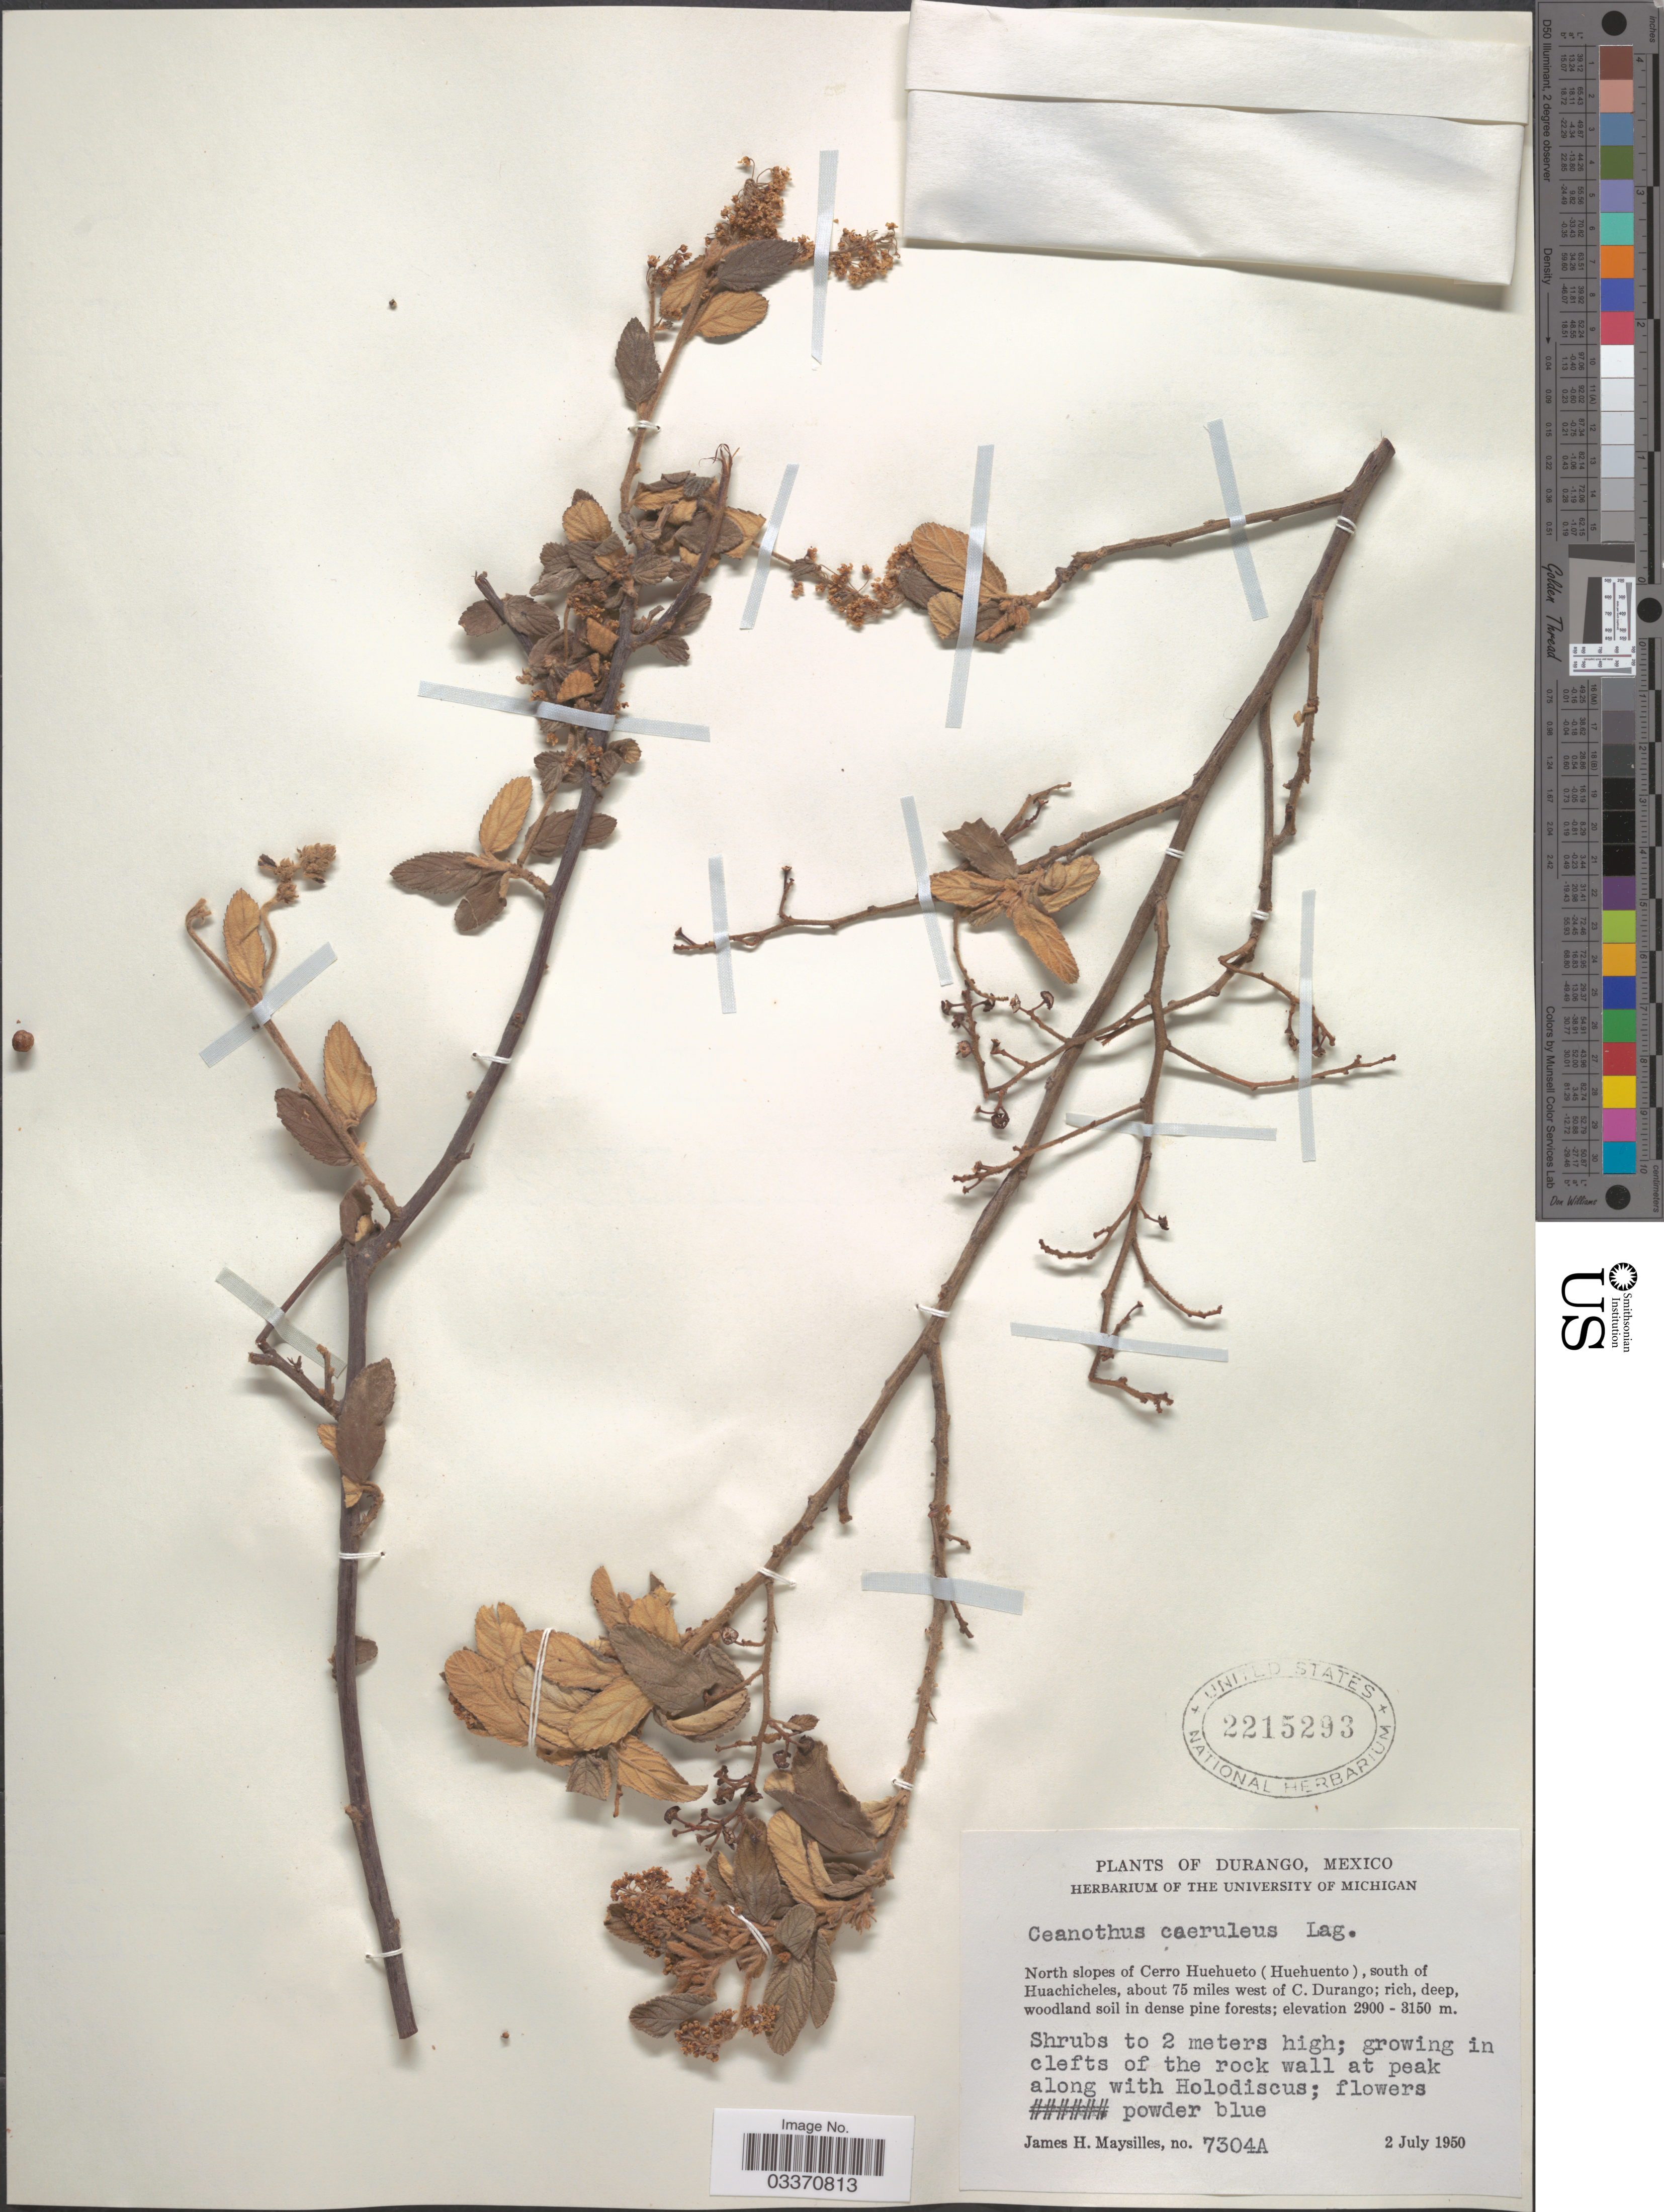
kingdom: Plantae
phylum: Tracheophyta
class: Magnoliopsida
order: Rosales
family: Rhamnaceae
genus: Ceanothus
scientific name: Ceanothus caeruleus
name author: Lag.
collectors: J. Maysilles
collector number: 7304A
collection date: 1950-07-02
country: Mexico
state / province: Durango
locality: North slopes of Cerro Huehueto (Huehuento), south of Huachicheles, about 75 miles west of C. Durango.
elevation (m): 2900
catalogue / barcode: US 2215293